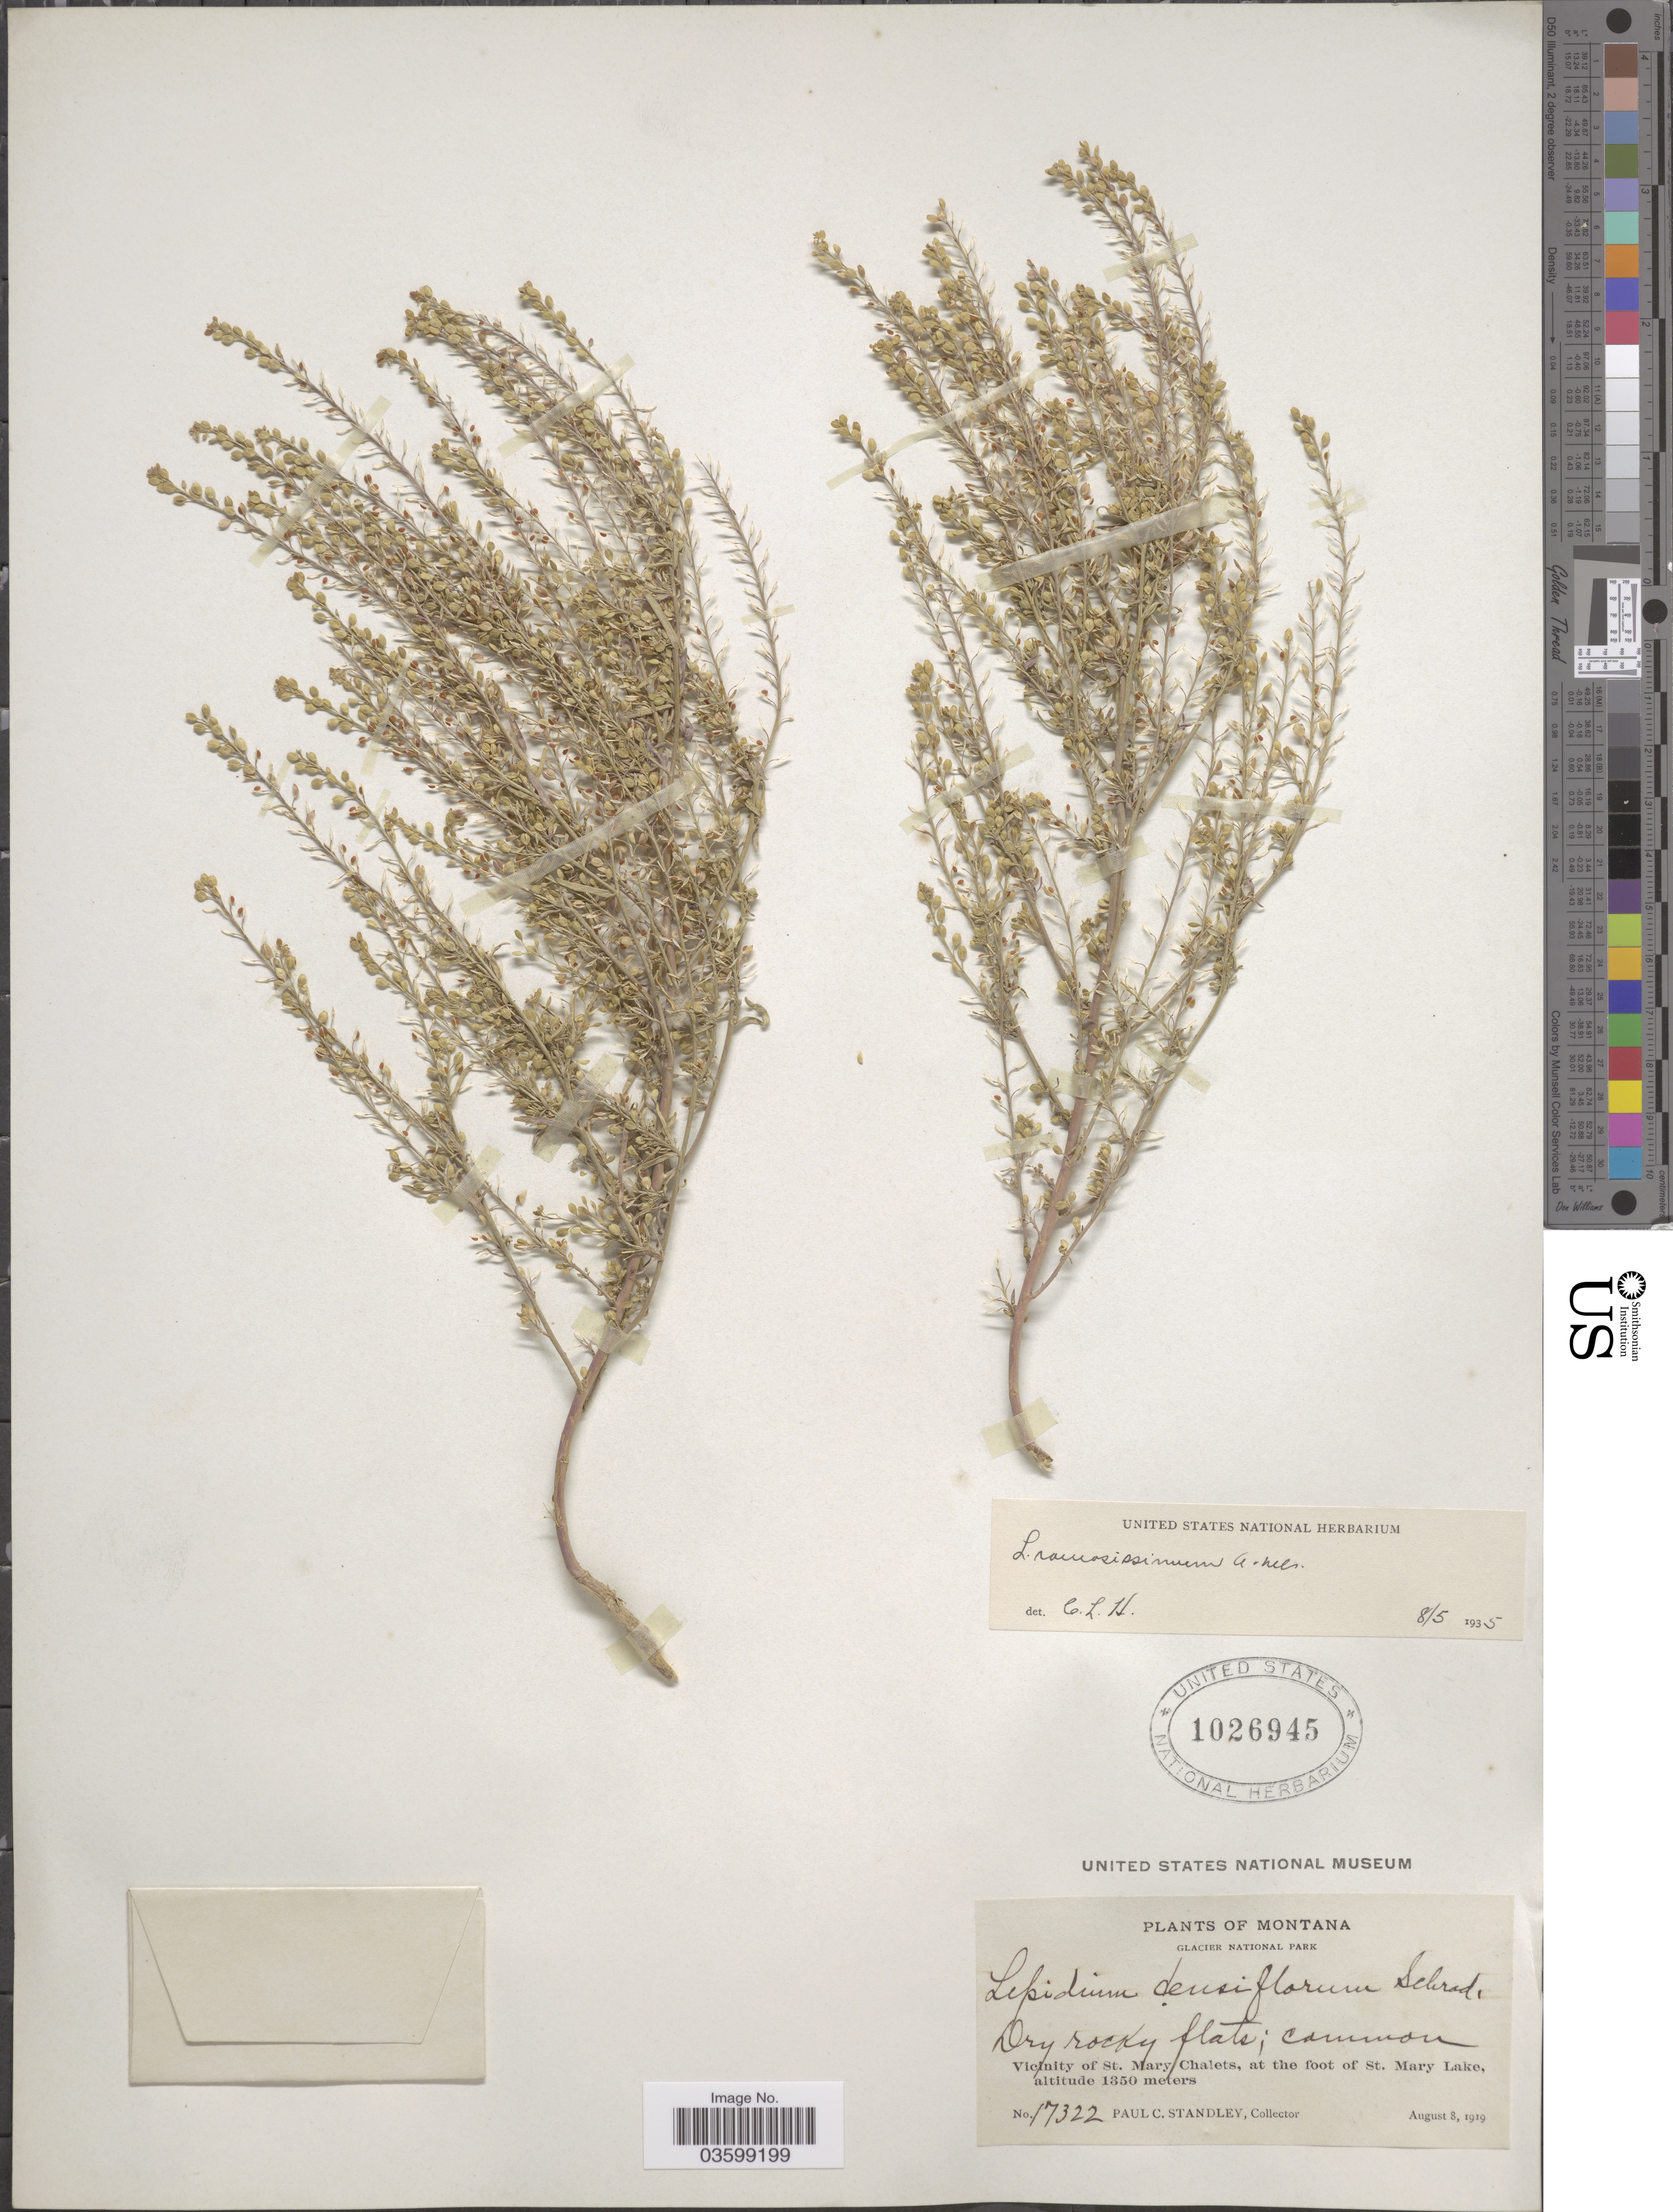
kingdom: Plantae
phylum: Tracheophyta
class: Magnoliopsida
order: Brassicales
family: Brassicaceae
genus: Lepidium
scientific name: Lepidium ramosissimum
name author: A. Nelson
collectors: P. C. Standley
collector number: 17322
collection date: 1919-08-08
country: United States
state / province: Montana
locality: Glacier National Park. Vicinity of St. Mary Chalets, at the foot of St. Mary Lake.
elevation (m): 1350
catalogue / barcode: US 1026945